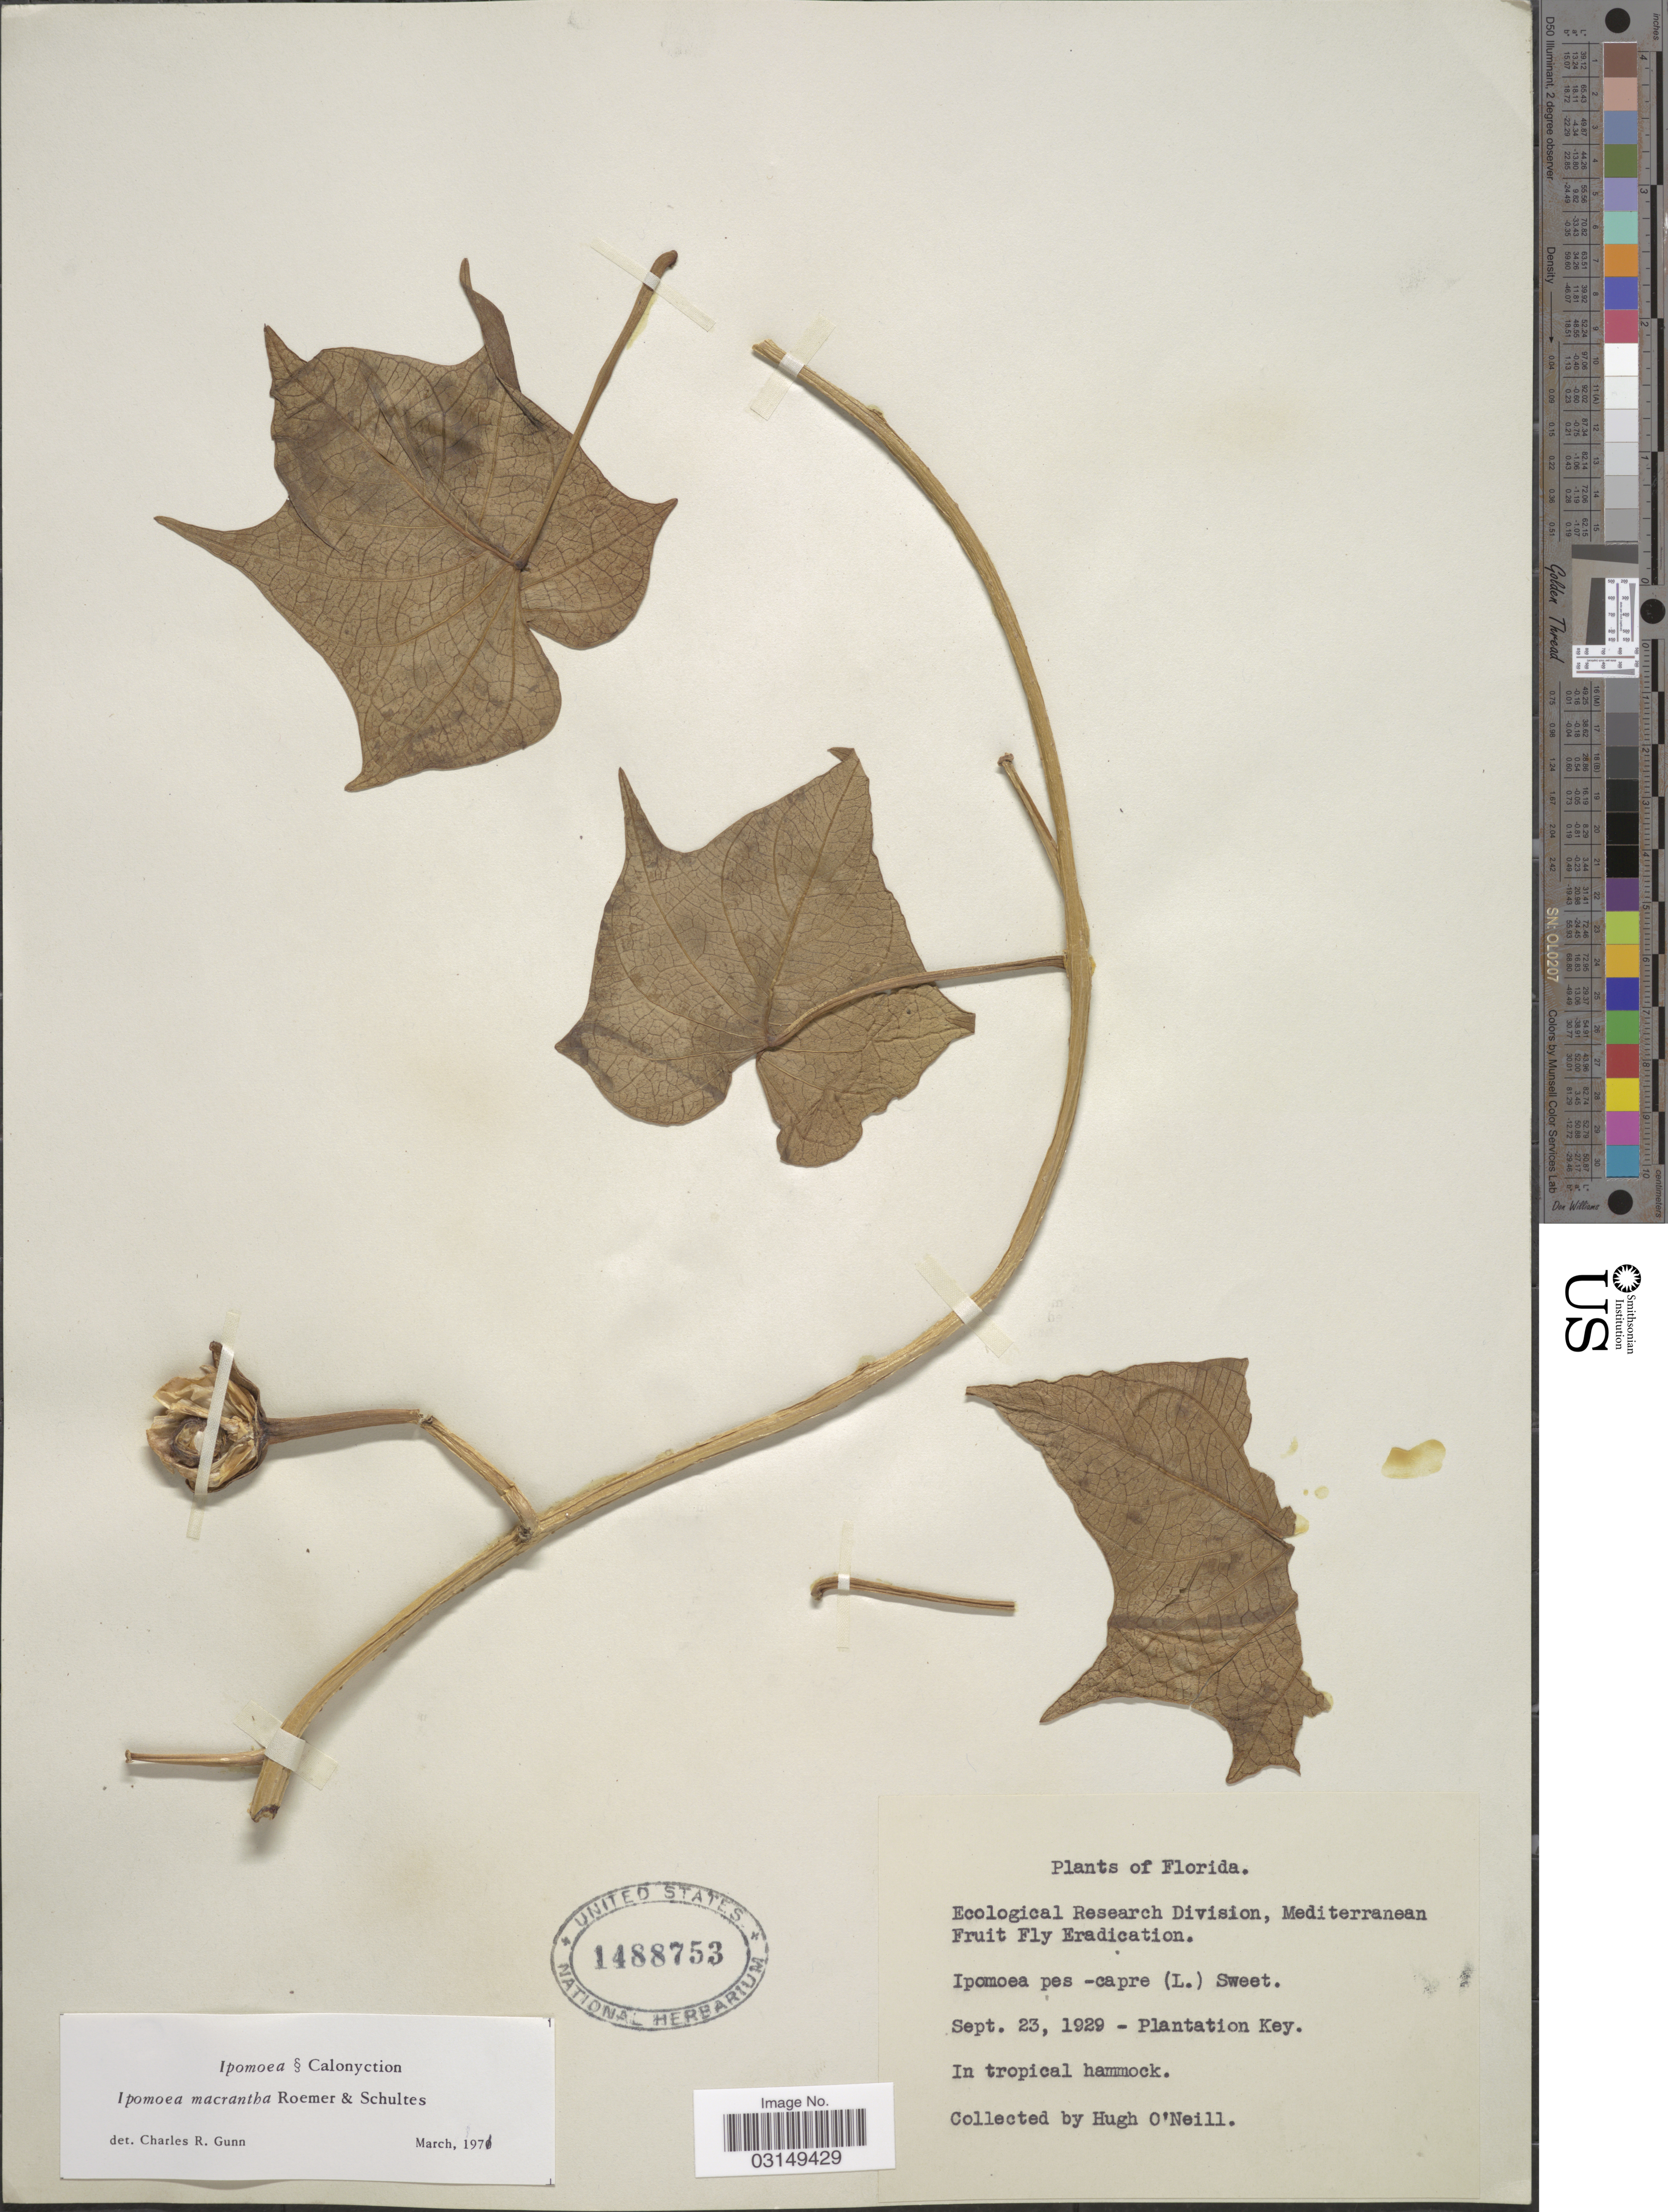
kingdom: Plantae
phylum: Tracheophyta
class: Magnoliopsida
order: Solanales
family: Convolvulaceae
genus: Ipomoea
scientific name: Ipomoea violacea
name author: L.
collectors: H. O'Neill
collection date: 1929-09-23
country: United States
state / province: Florida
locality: Plantation Key. In tropical hammock.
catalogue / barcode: US 1488753